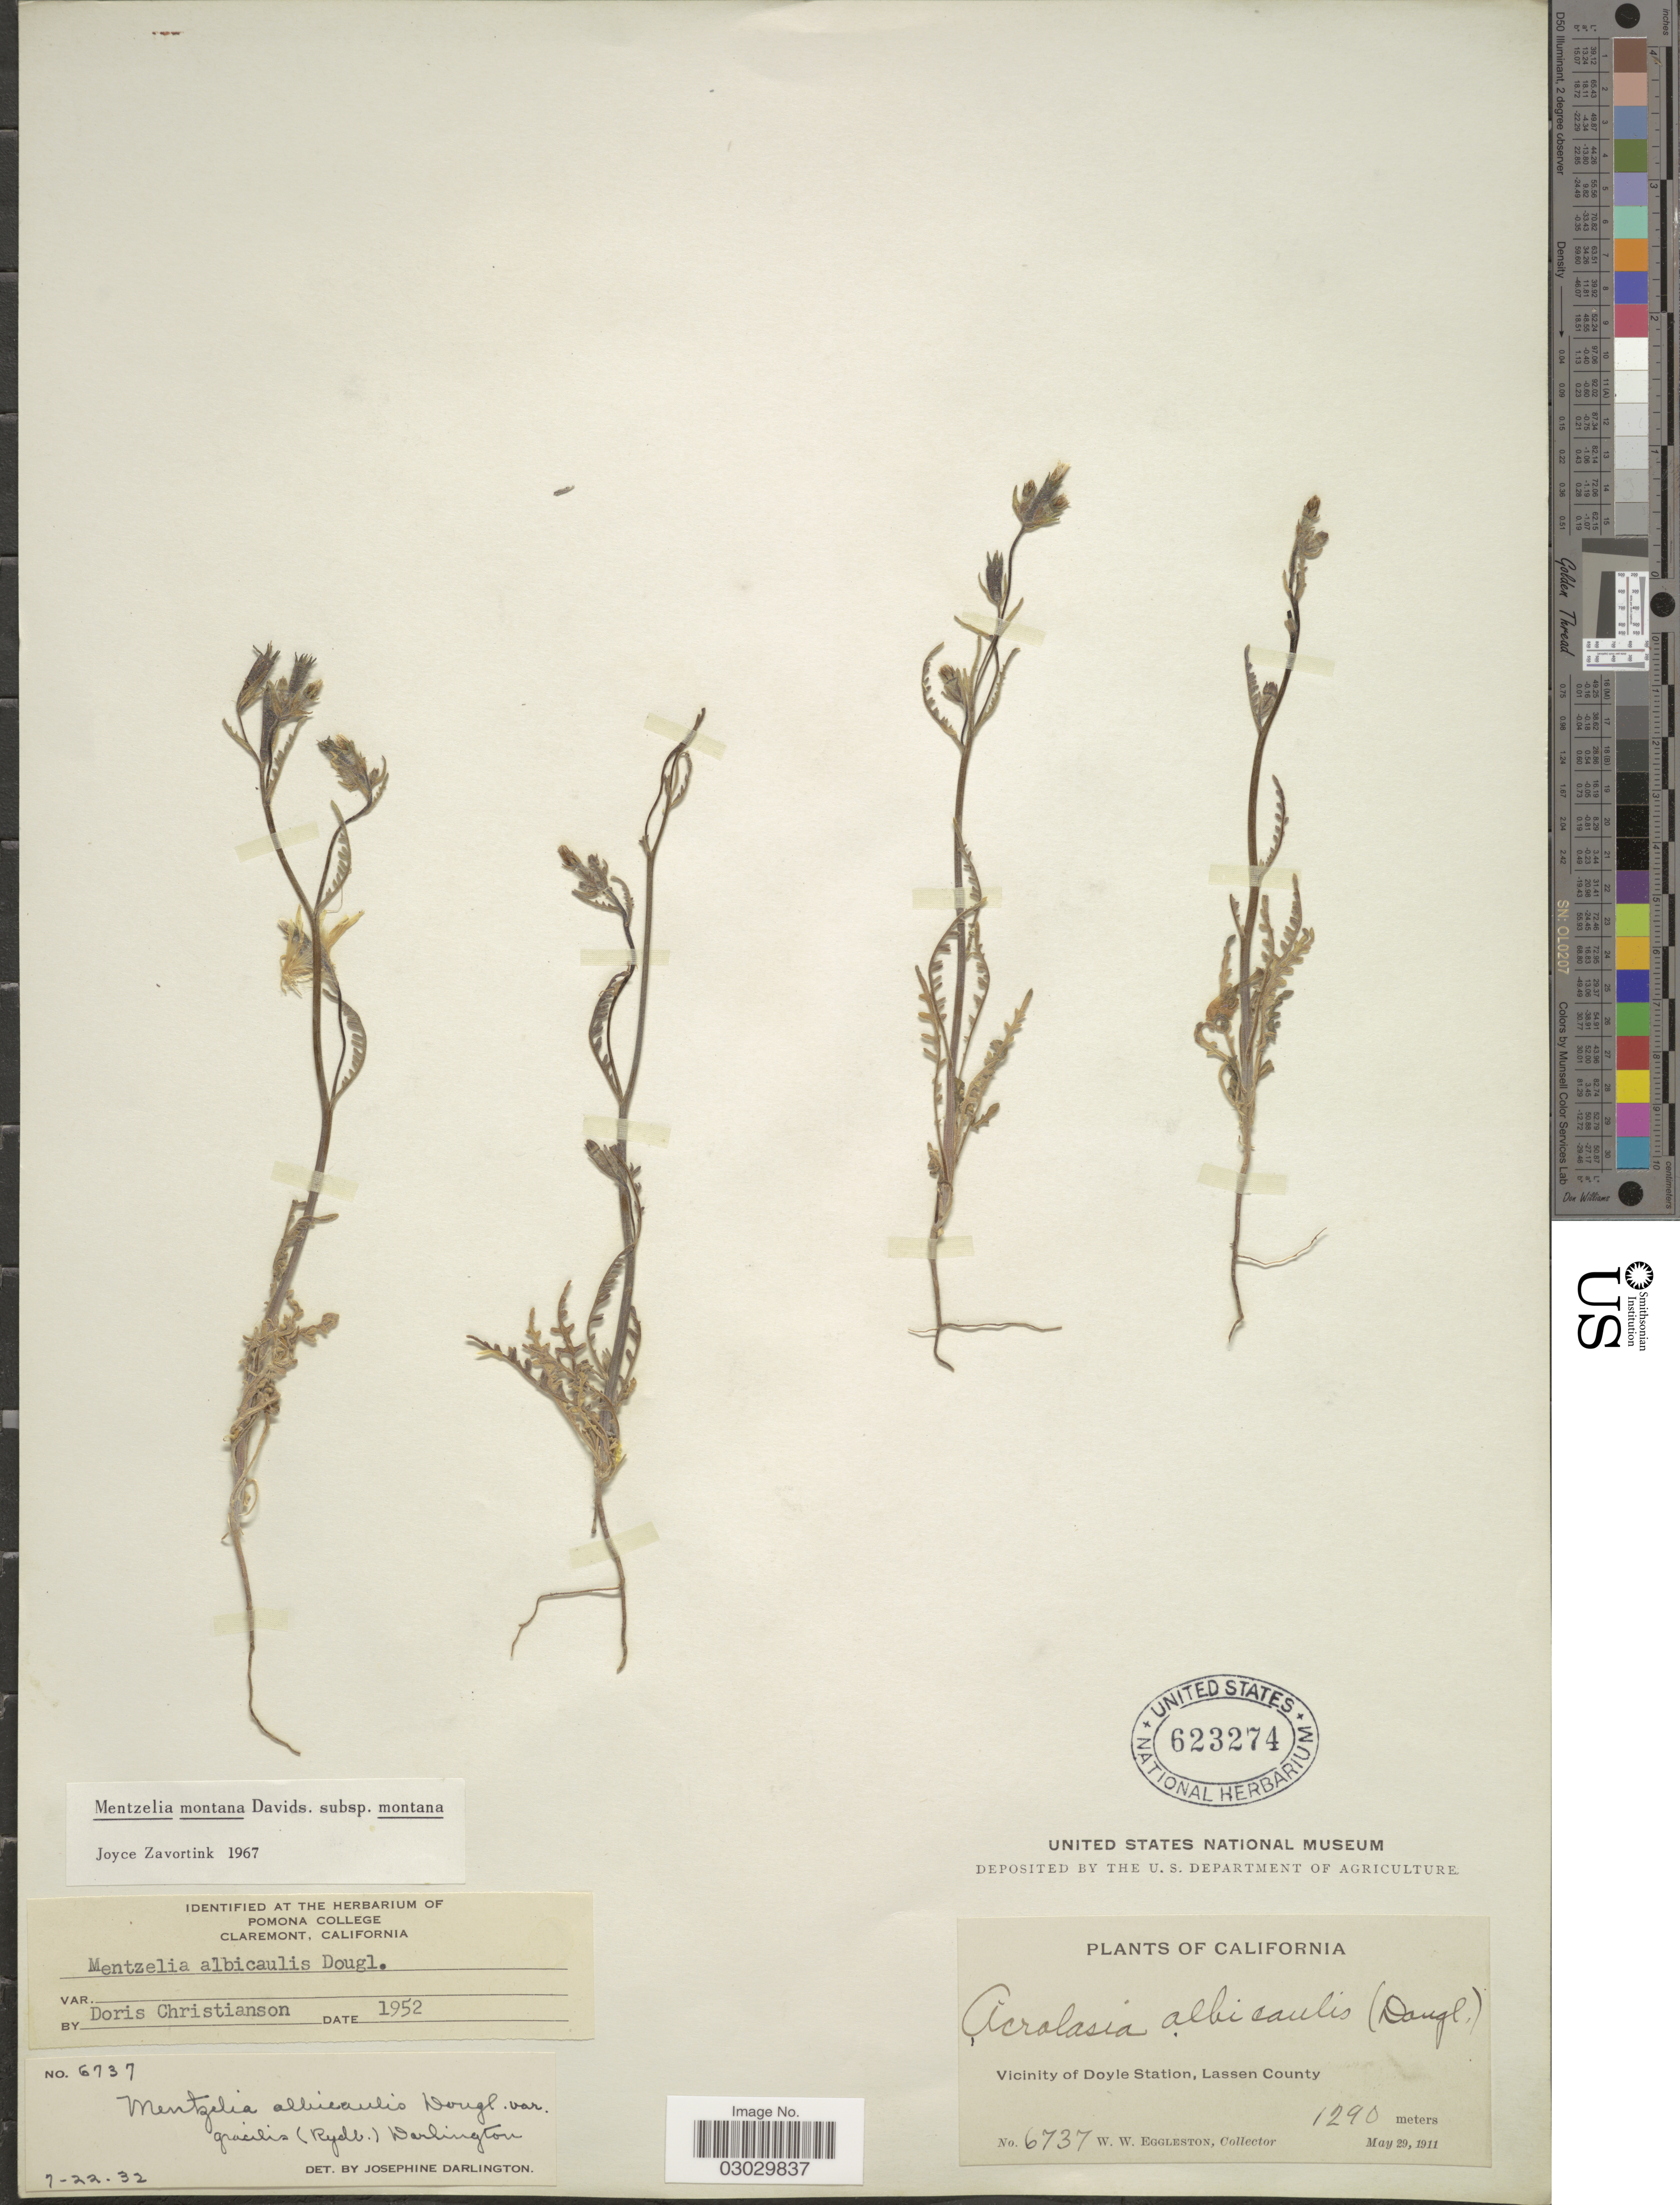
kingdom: Plantae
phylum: Tracheophyta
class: Magnoliopsida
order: Cornales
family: Loasaceae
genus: Mentzelia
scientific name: Mentzelia montana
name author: (Davidson) Davidson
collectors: W. W. Eggleston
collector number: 6737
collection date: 1911-05-29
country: United States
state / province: California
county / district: Lassen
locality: Vicinity of Doyle Station, Lassen County.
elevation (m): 1290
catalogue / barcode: US 623274